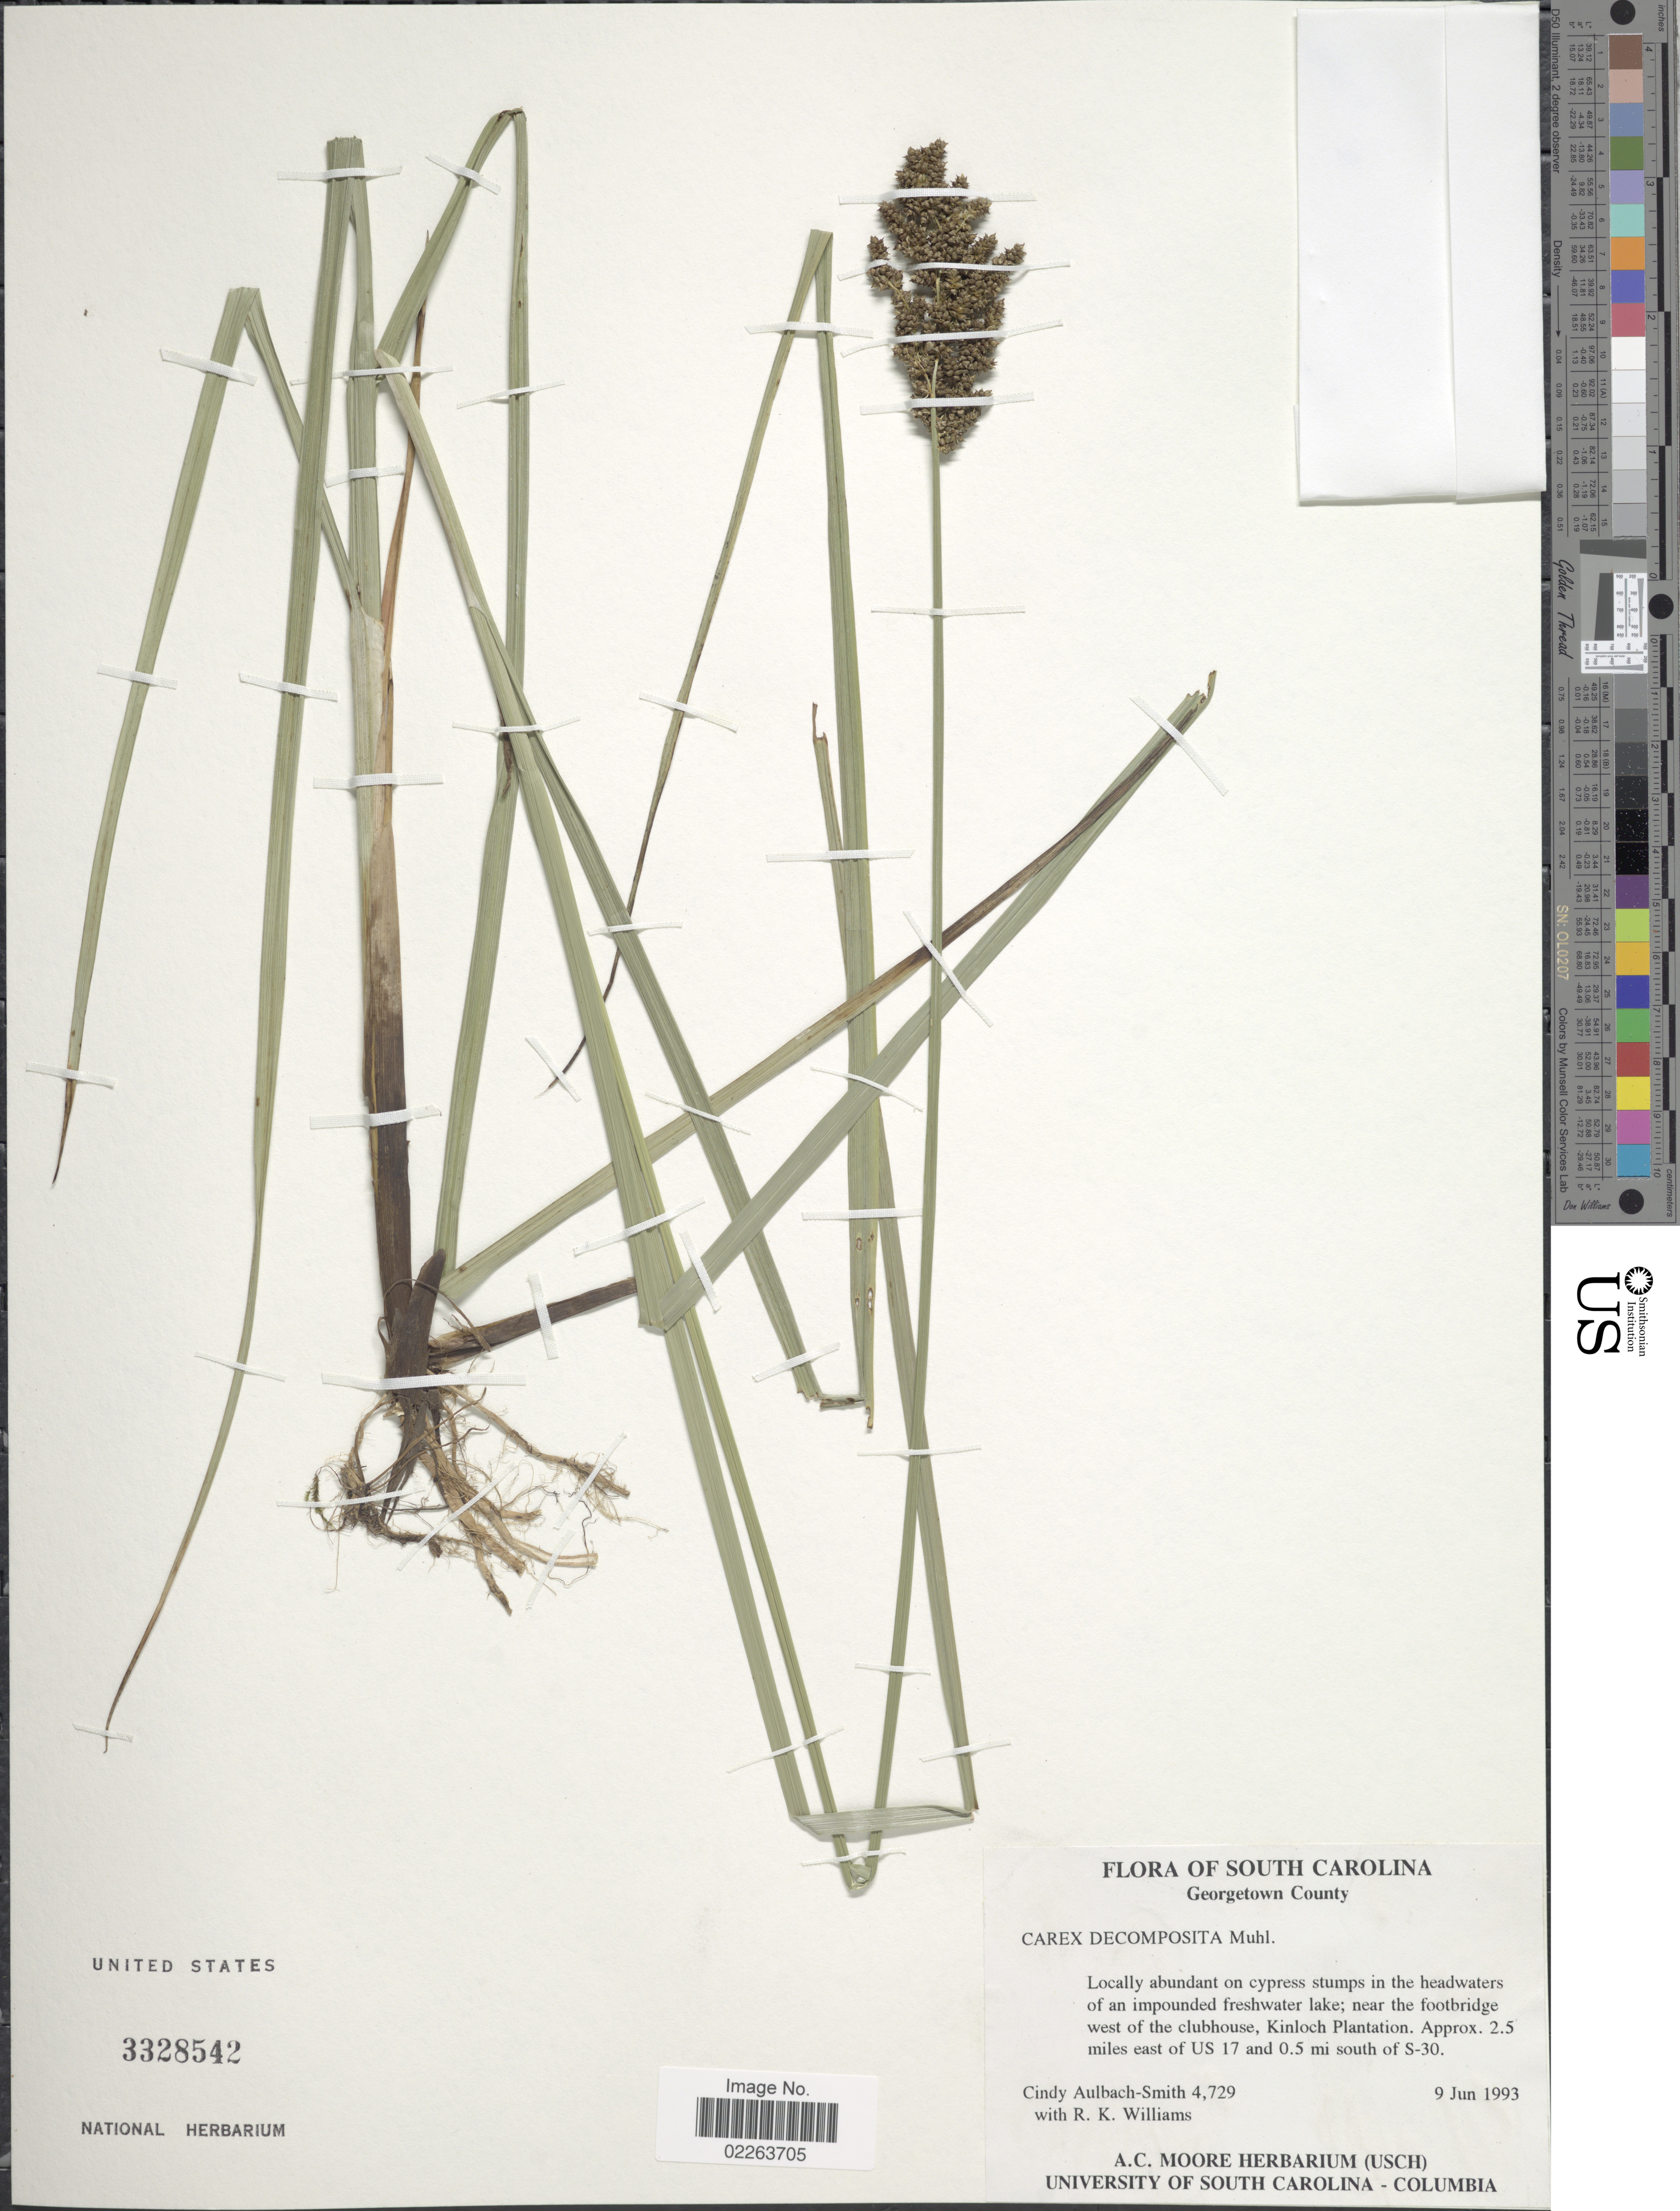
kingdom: Plantae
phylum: Tracheophyta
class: Liliopsida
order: Poales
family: Cyperaceae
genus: Carex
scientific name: Carex decomposita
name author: Muhl.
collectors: C. Aulbach-Smith & R. Williams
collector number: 4729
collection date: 1993-06-09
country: United States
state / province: South Carolina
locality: Georgetown County.; in the headwaters of an impounded freshwater lake; near the footbridge west of the clubhouse, Kinloch Plantation, Approx. 2.5 miles east of US 17 and 0.5 mi south of S-30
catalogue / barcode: US 3328542